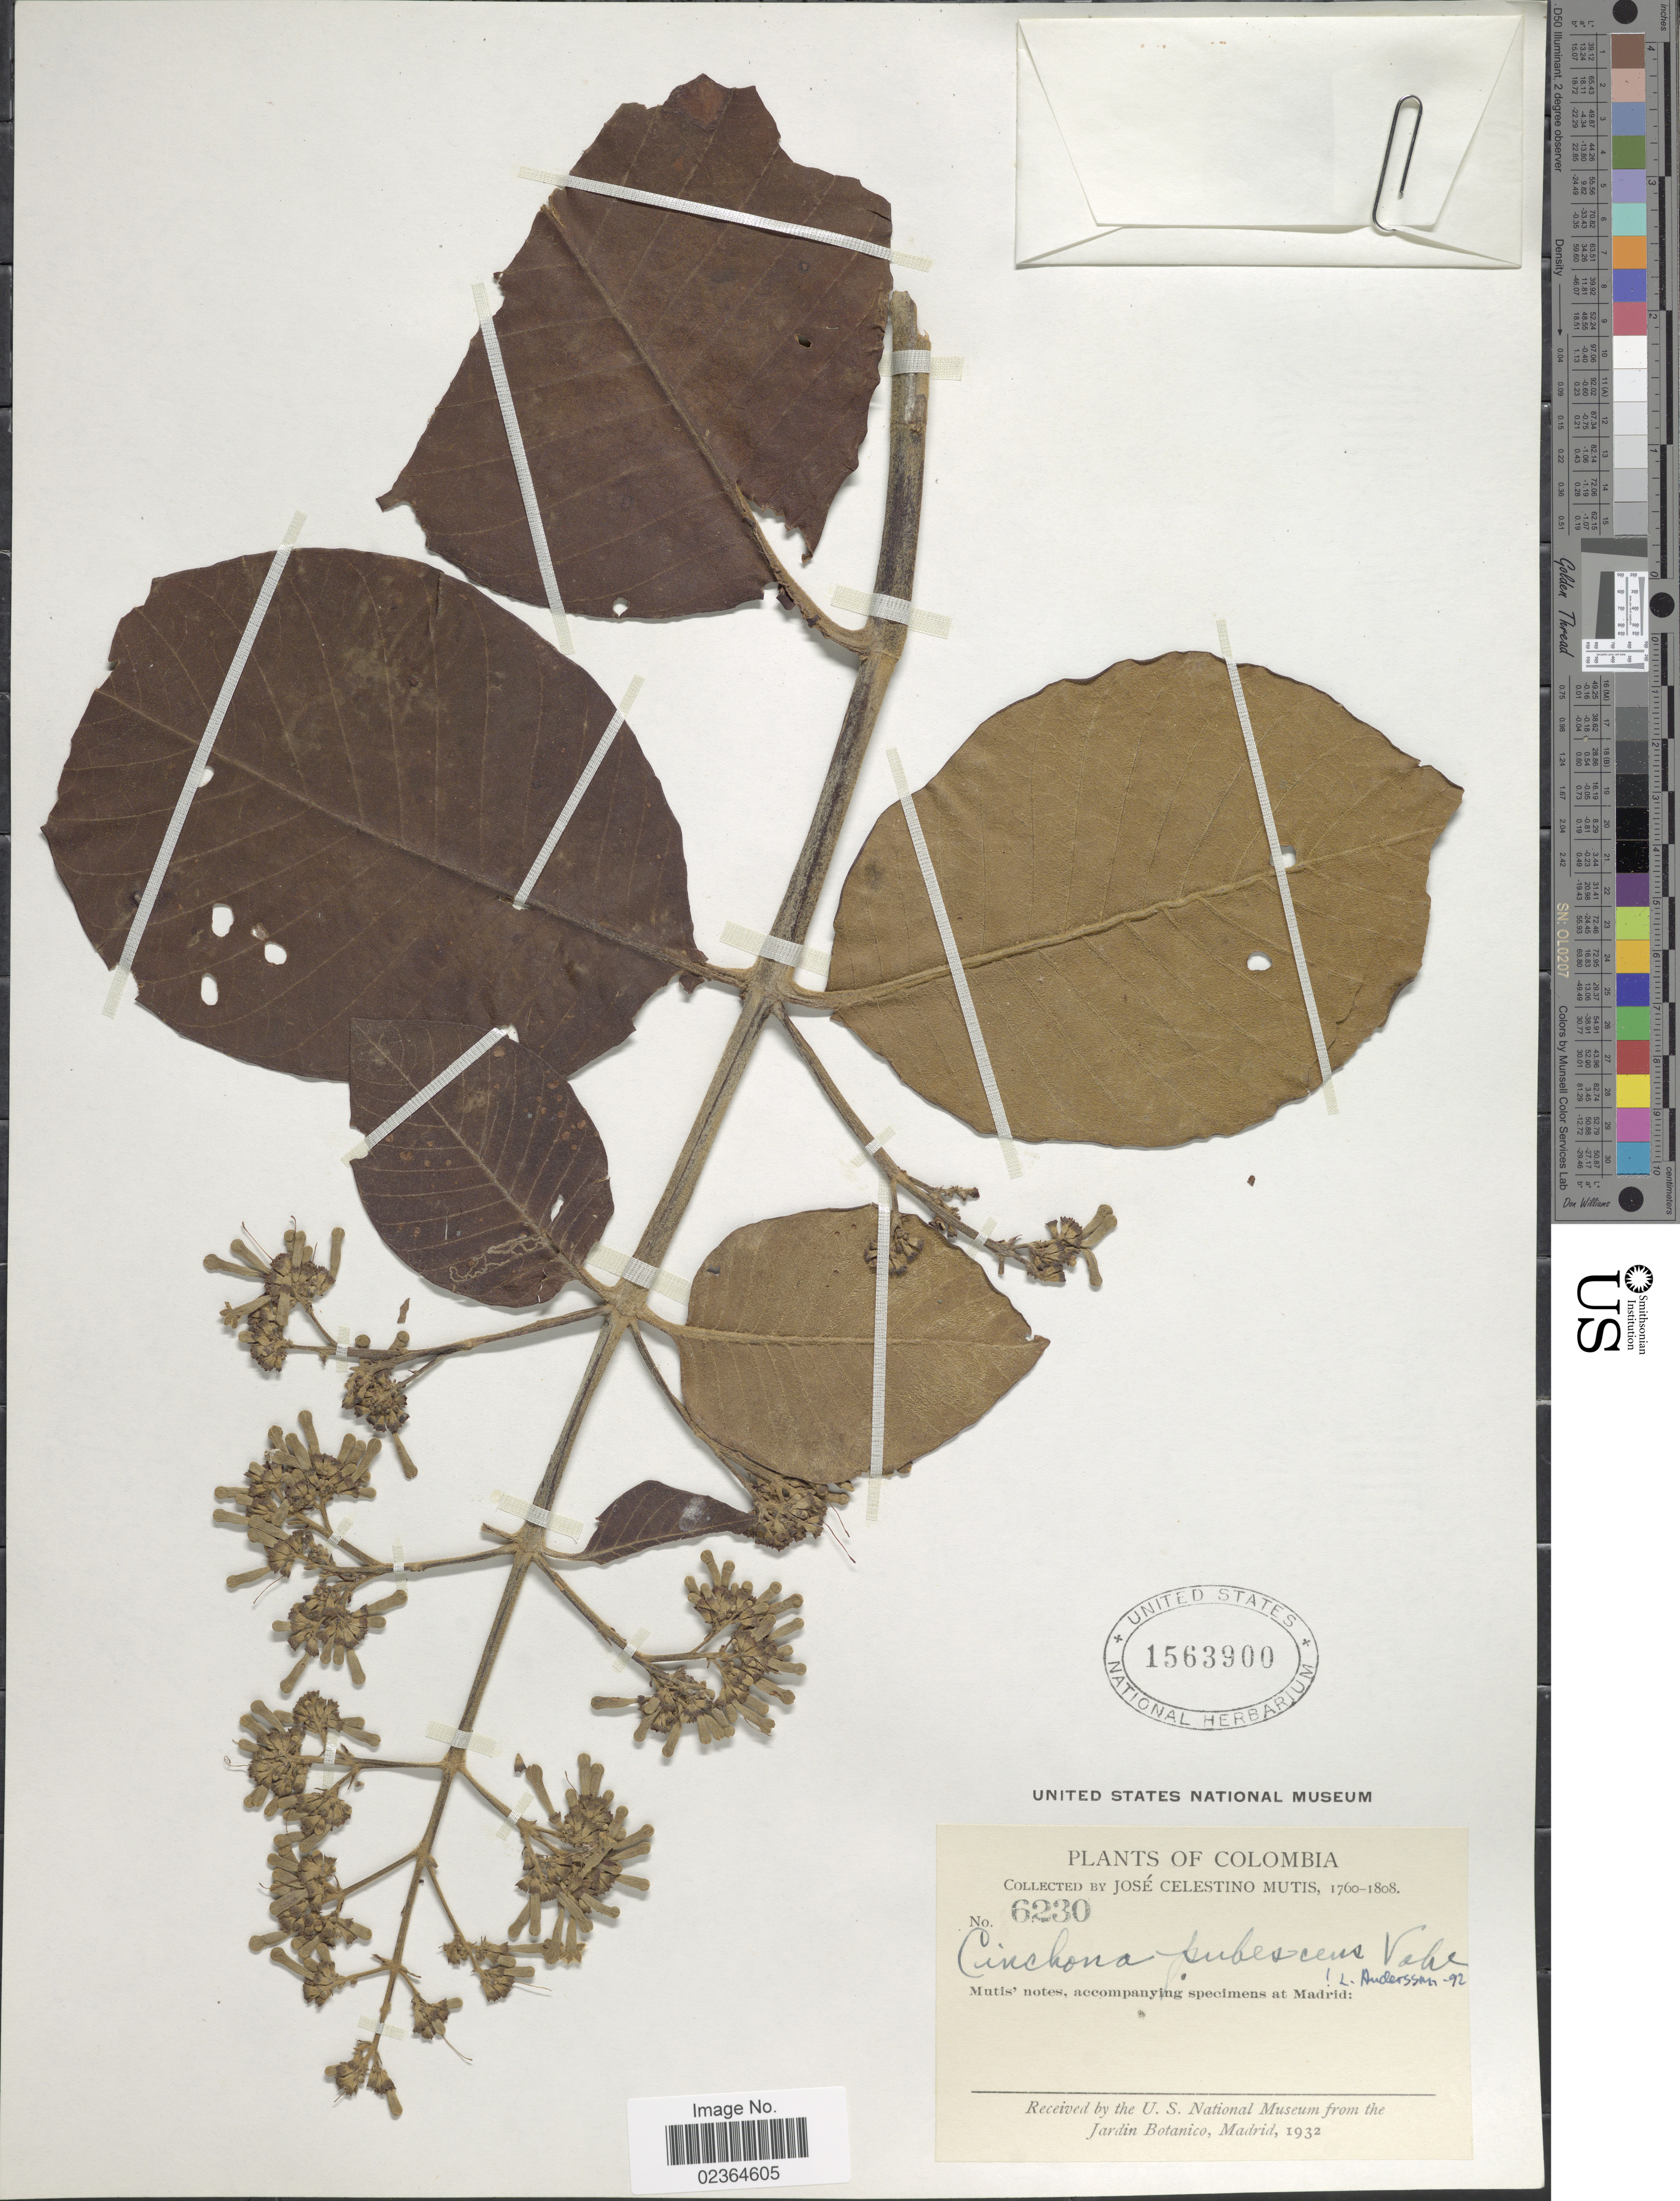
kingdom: Plantae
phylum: Tracheophyta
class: Magnoliopsida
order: Gentianales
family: Rubiaceae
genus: Cinchona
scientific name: Cinchona pubescens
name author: Vahl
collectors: J. C. B. Mutis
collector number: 6230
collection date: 1760/1808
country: Colombia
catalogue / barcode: US 1563900